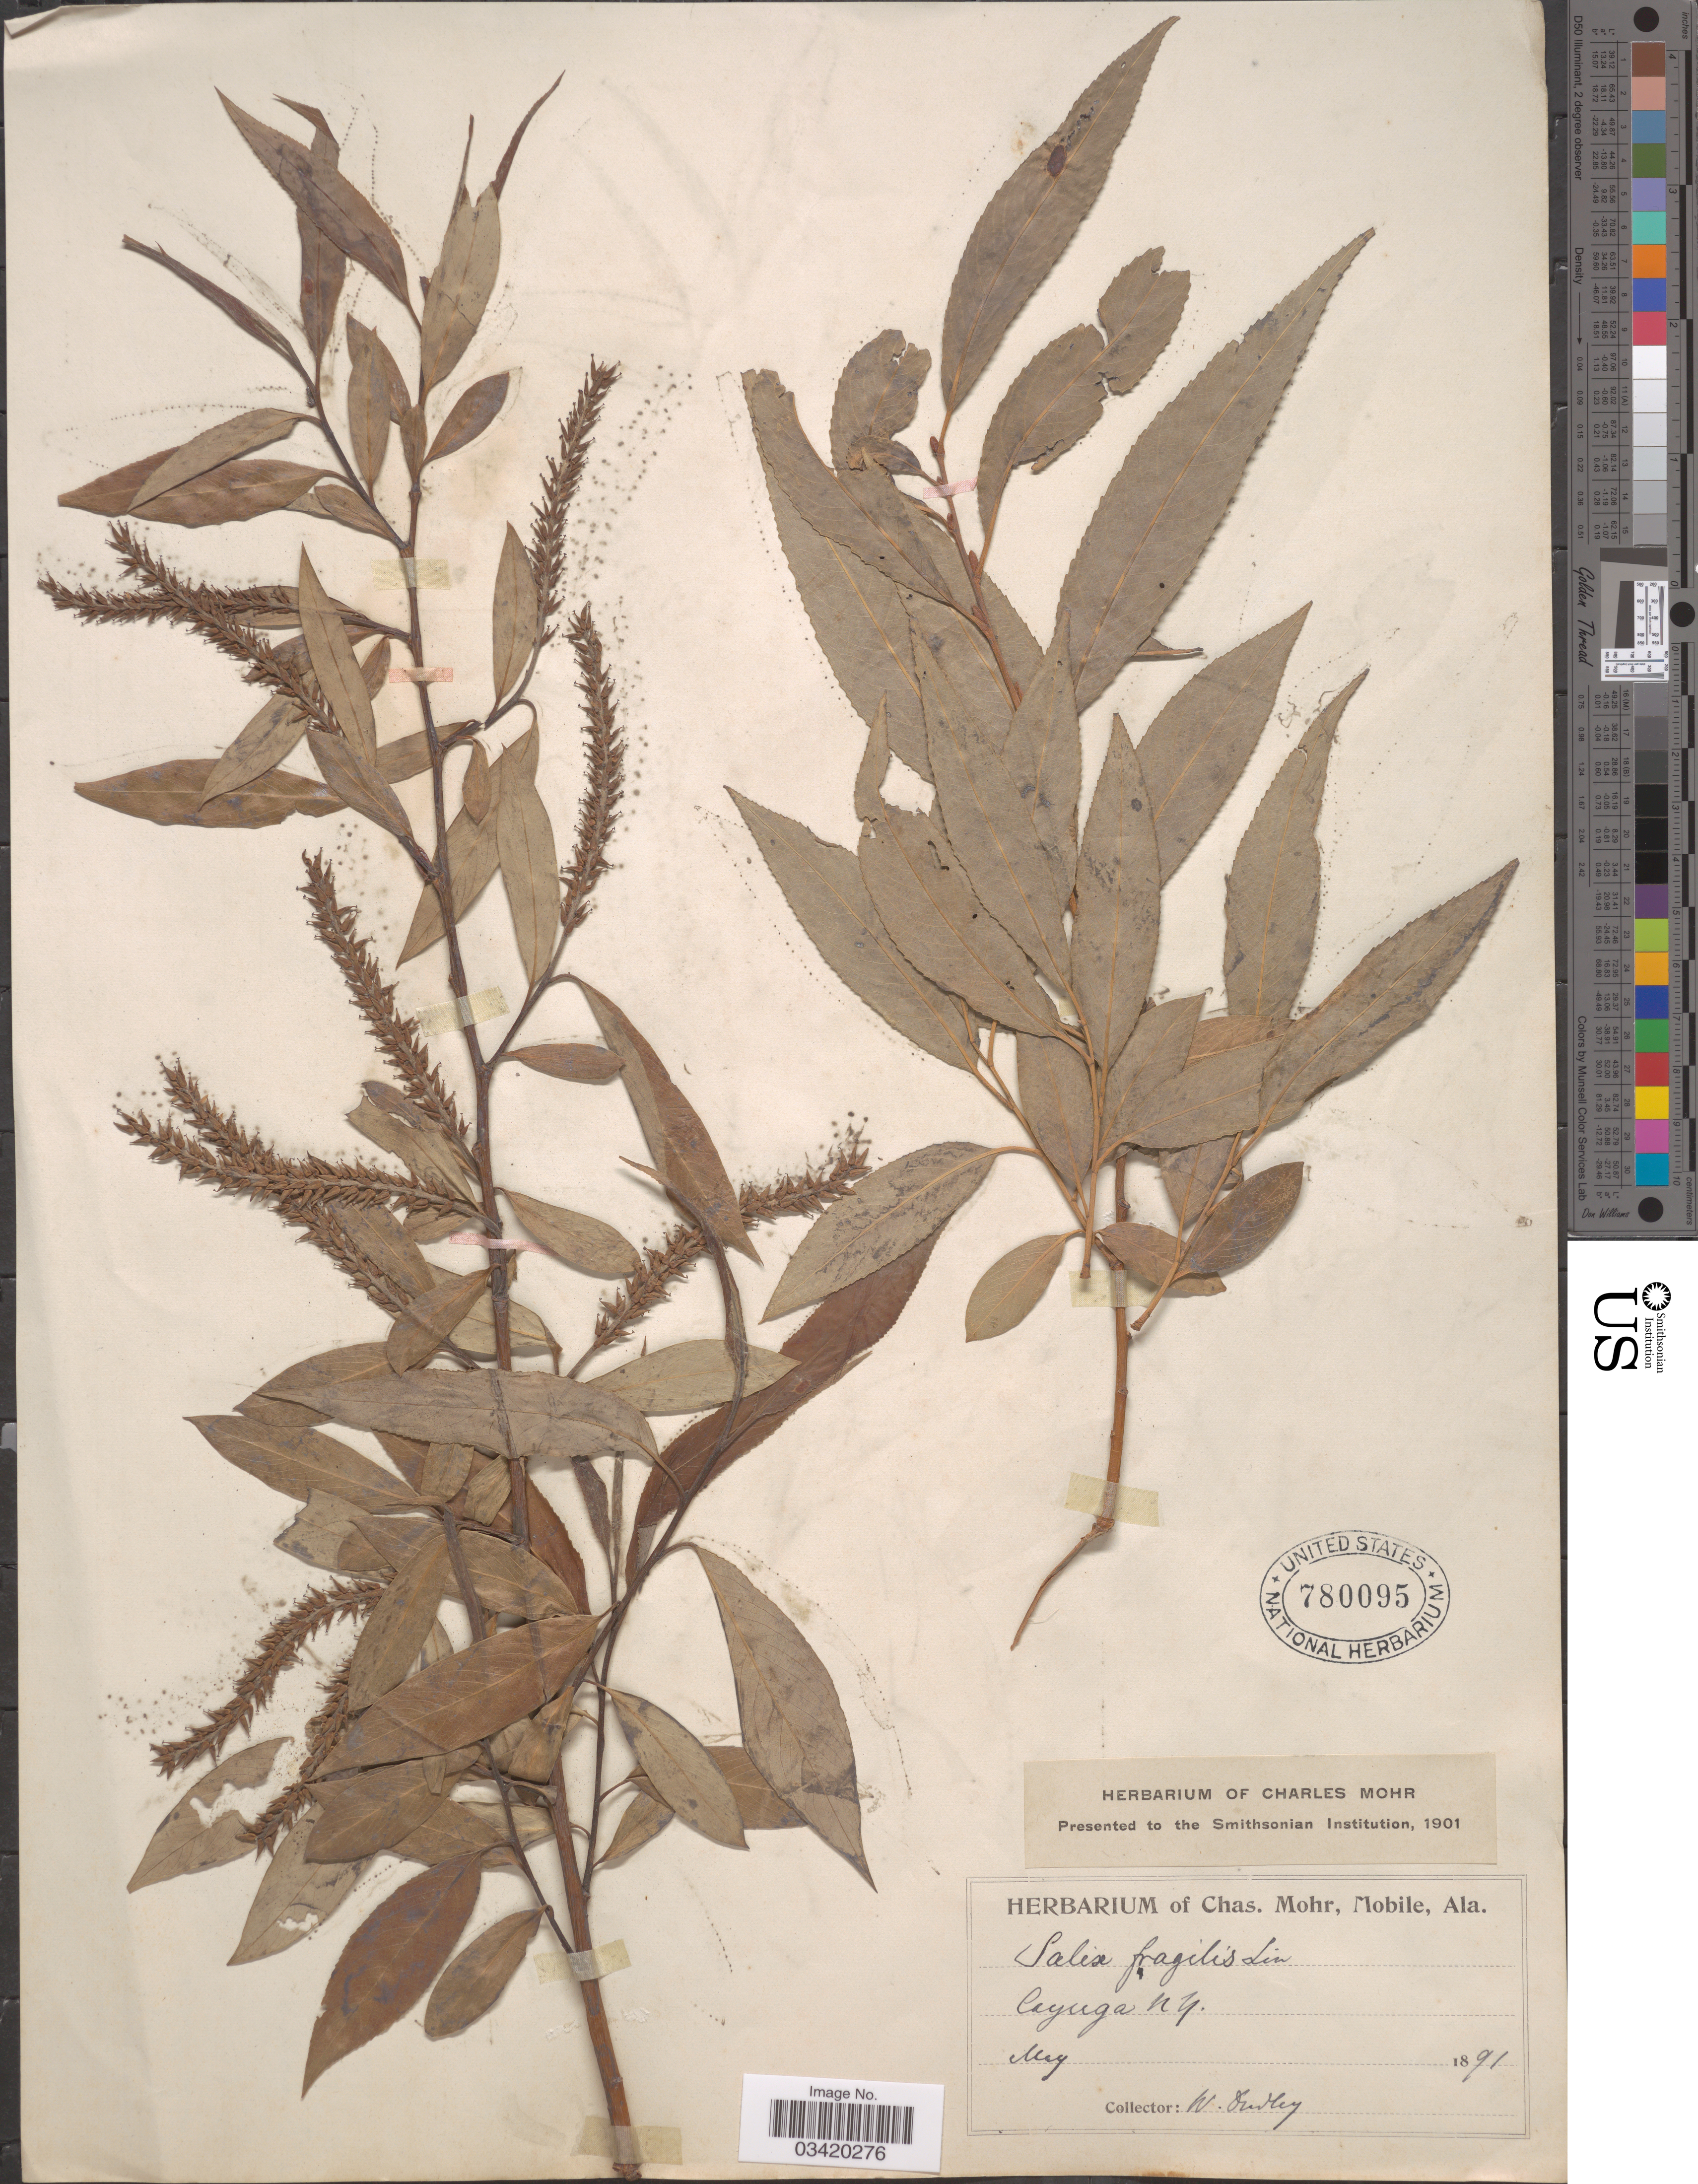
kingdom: Plantae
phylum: Tracheophyta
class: Magnoliopsida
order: Malpighiales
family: Salicaceae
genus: Salix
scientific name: Salix fragilis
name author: L.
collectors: W. Dudley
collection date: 1891-05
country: United States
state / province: New York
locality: Cayuga.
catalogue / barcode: US 780095